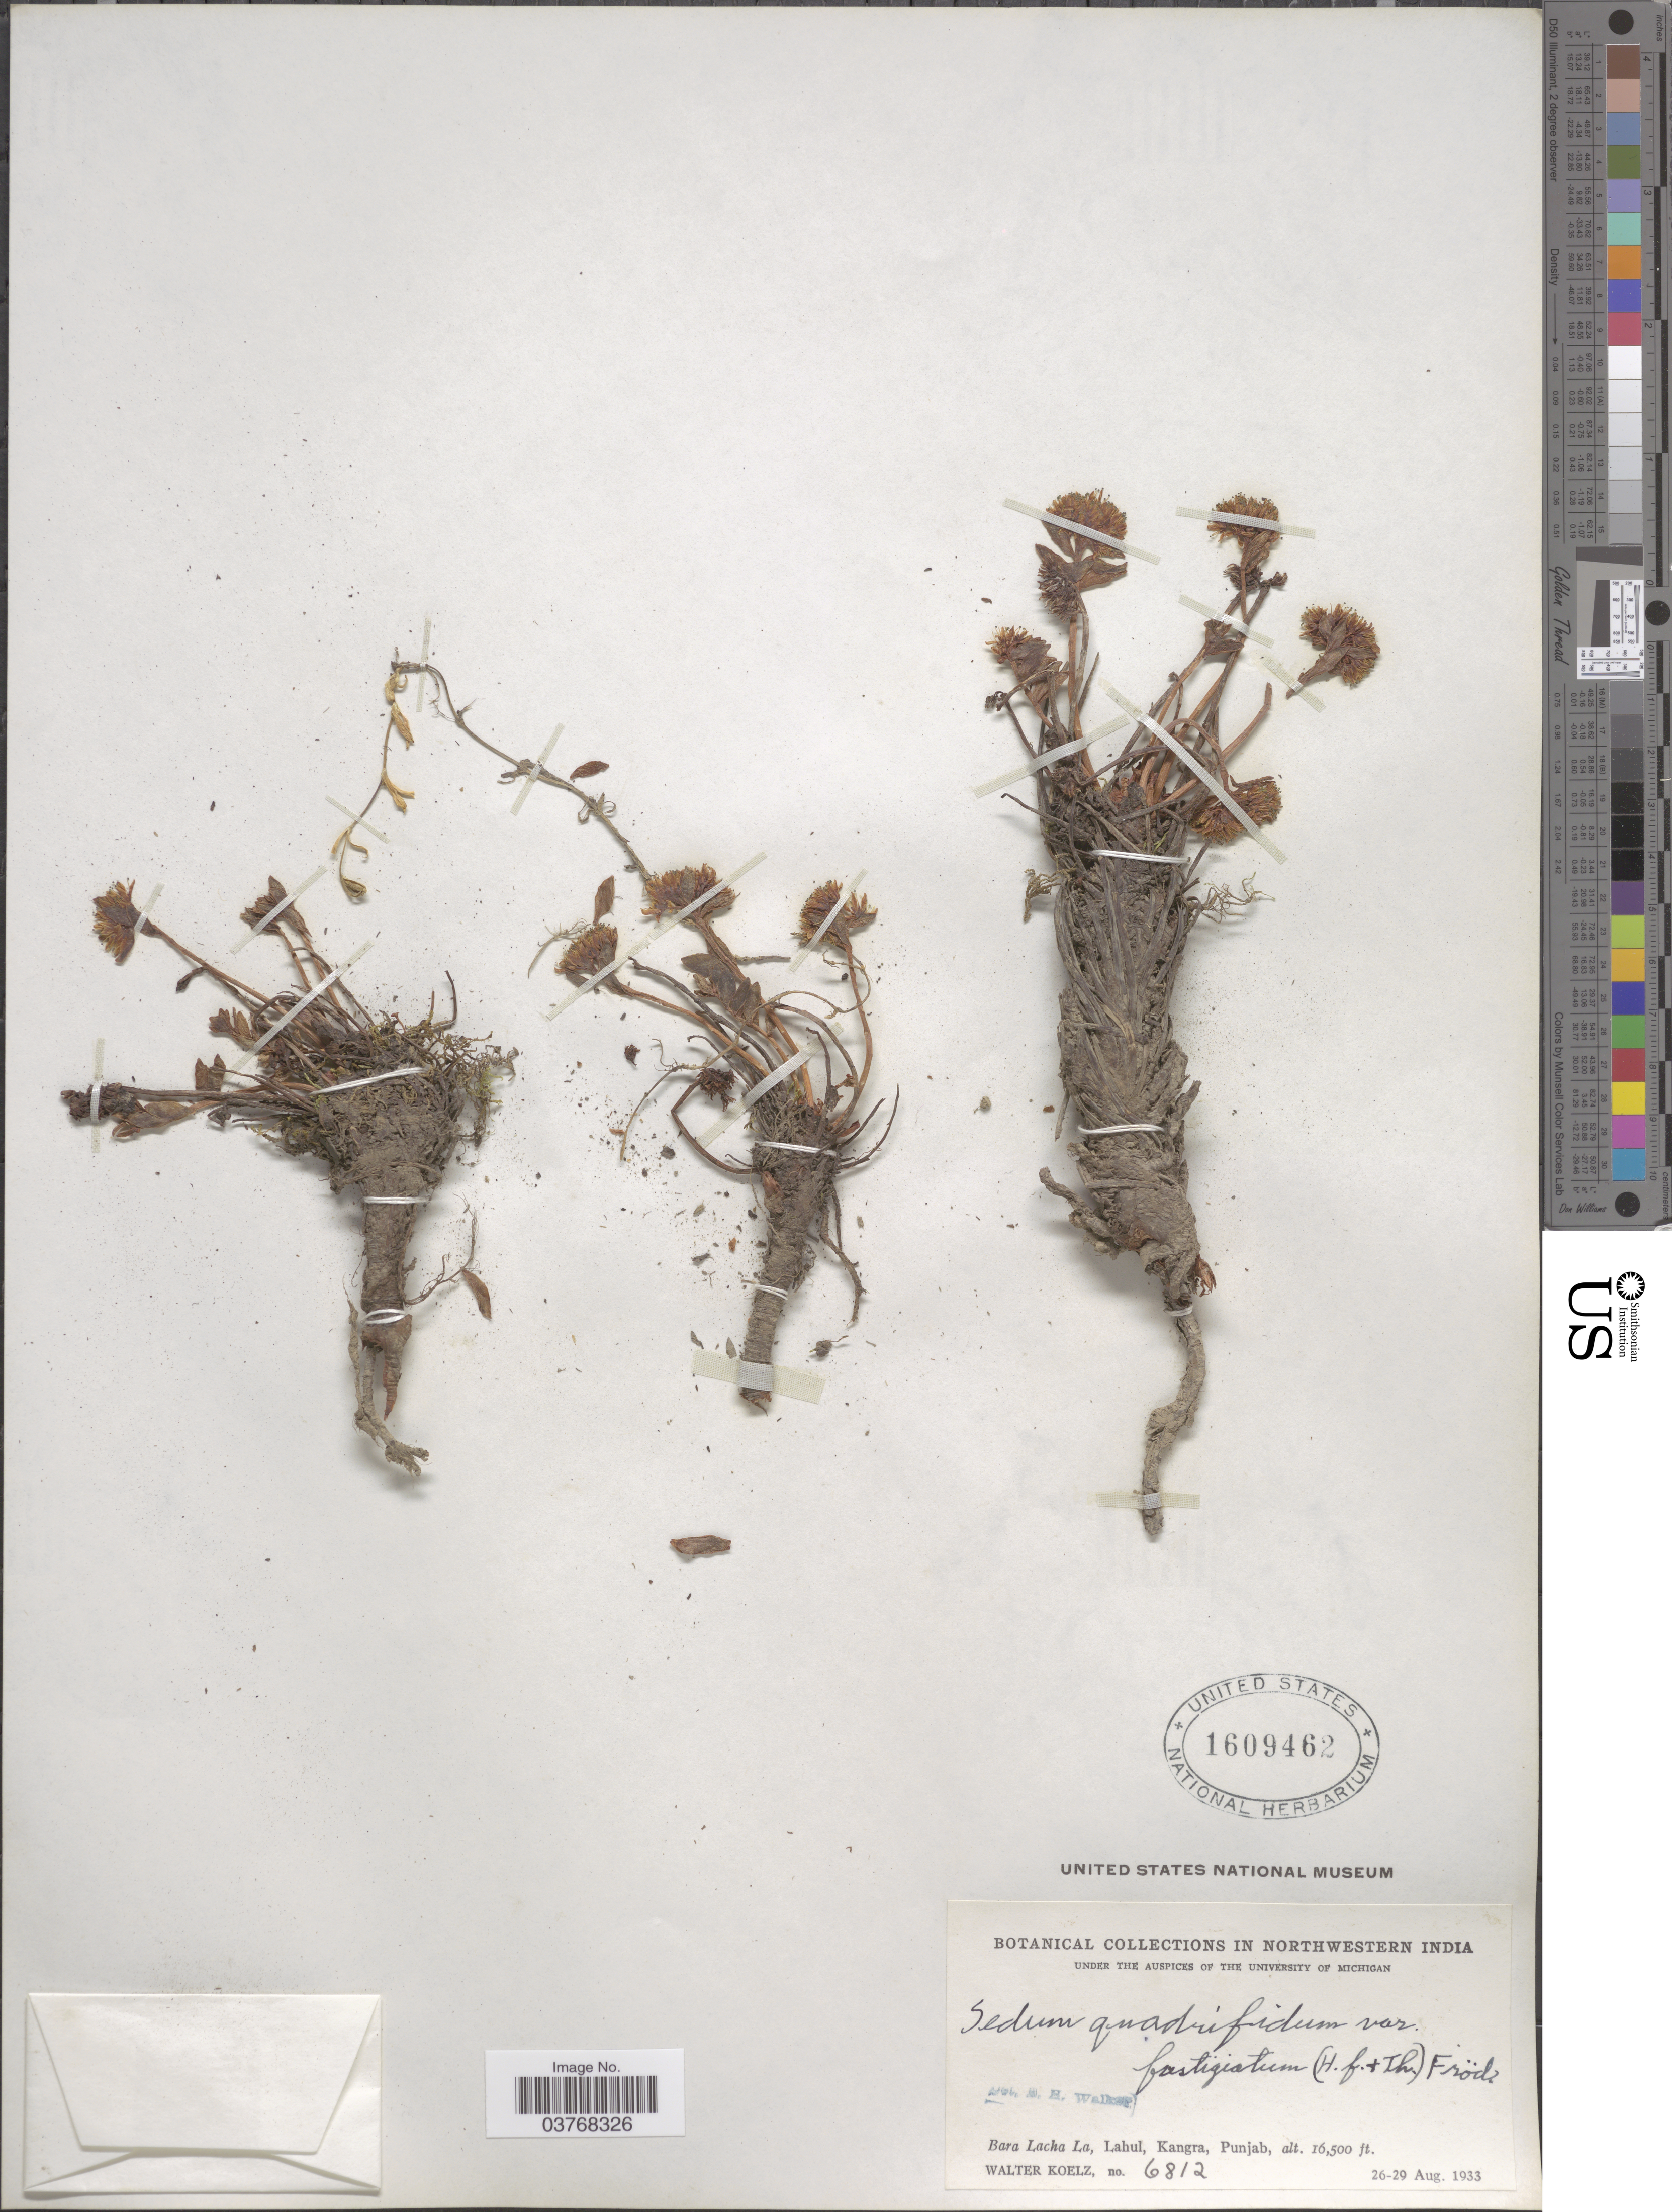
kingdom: Plantae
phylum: Tracheophyta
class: Magnoliopsida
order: Saxifragales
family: Crassulaceae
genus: Rhodiola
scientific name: Rhodiola fastigiata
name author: (Hook. f. & Thomson) S.H. Fu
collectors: W. N. Koelz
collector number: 6812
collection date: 1933-08-26/1933-08-29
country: India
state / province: Punjab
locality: Northwestern India. Bara Lacha La, Lahul, Kangra.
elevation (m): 5029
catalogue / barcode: US 1609462